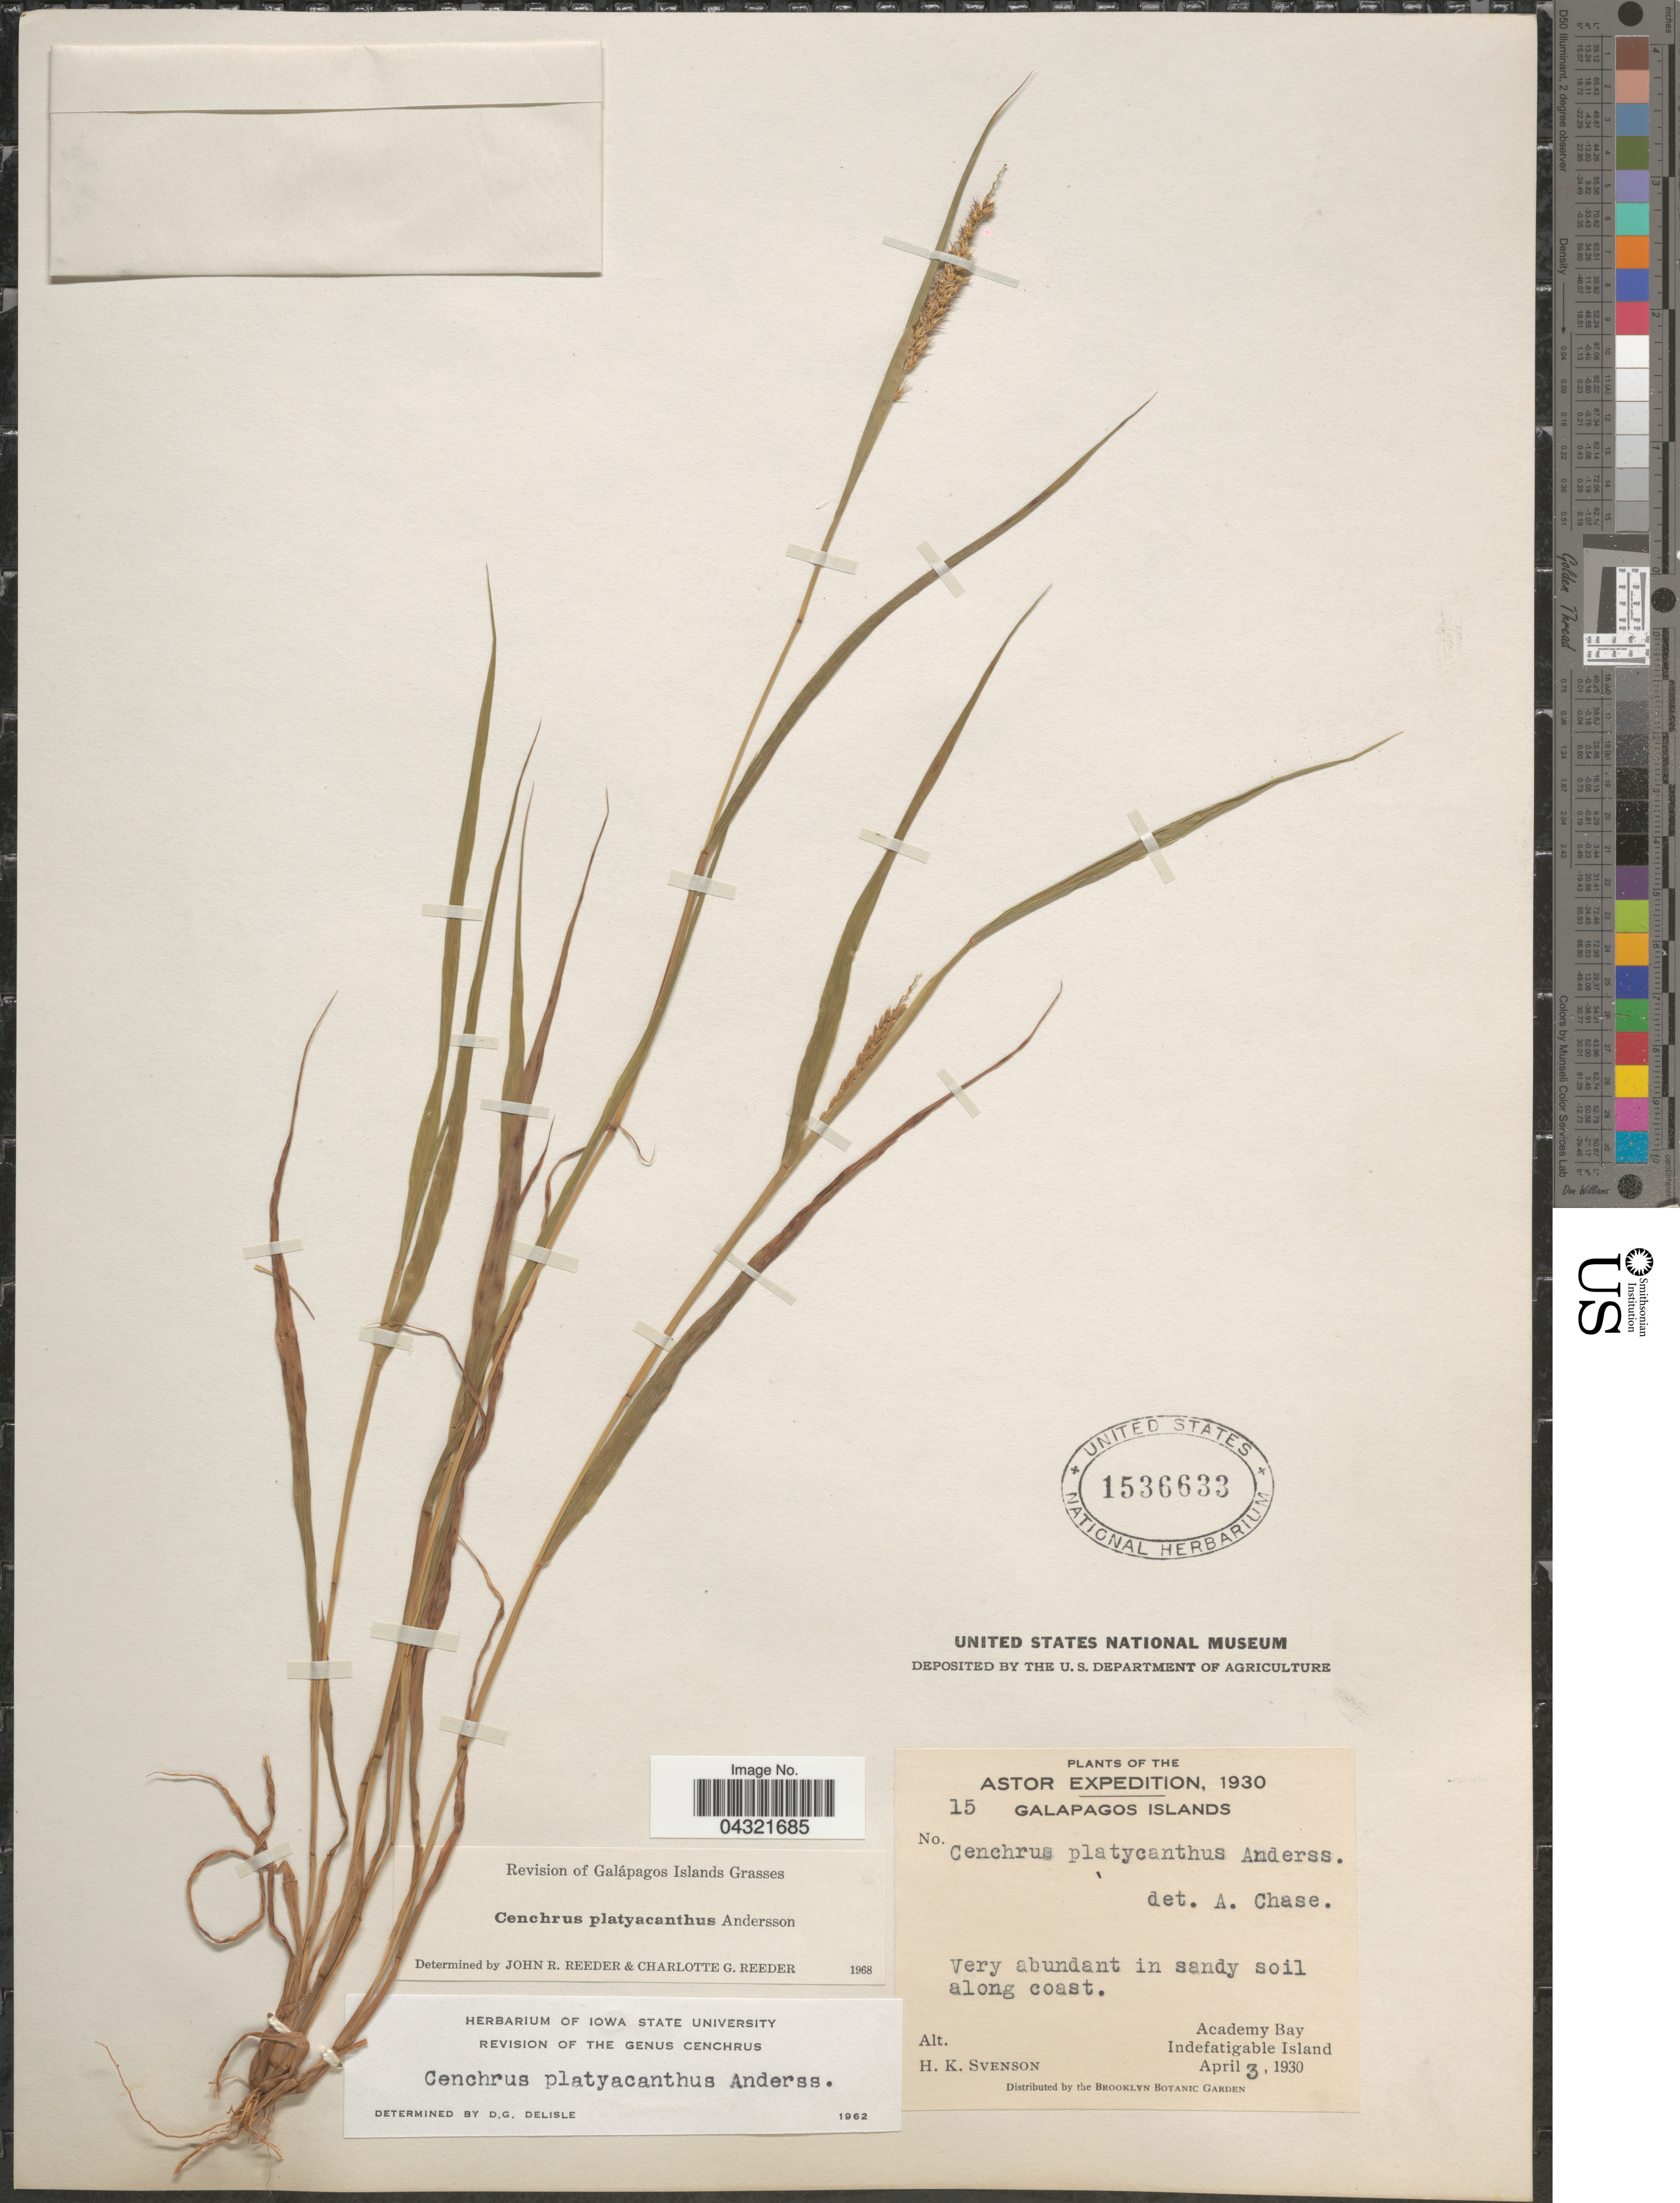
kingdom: Plantae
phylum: Tracheophyta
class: Liliopsida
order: Poales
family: Poaceae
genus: Cenchrus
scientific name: Cenchrus platyacanthus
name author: Andersson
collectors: H. K. Svenson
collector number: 15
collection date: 1930-04-03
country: Ecuador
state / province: Colón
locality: Astor Expedition, 1930. Galapagos Islands. Academy Bay. Indefatigable Island.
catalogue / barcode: US 1536633